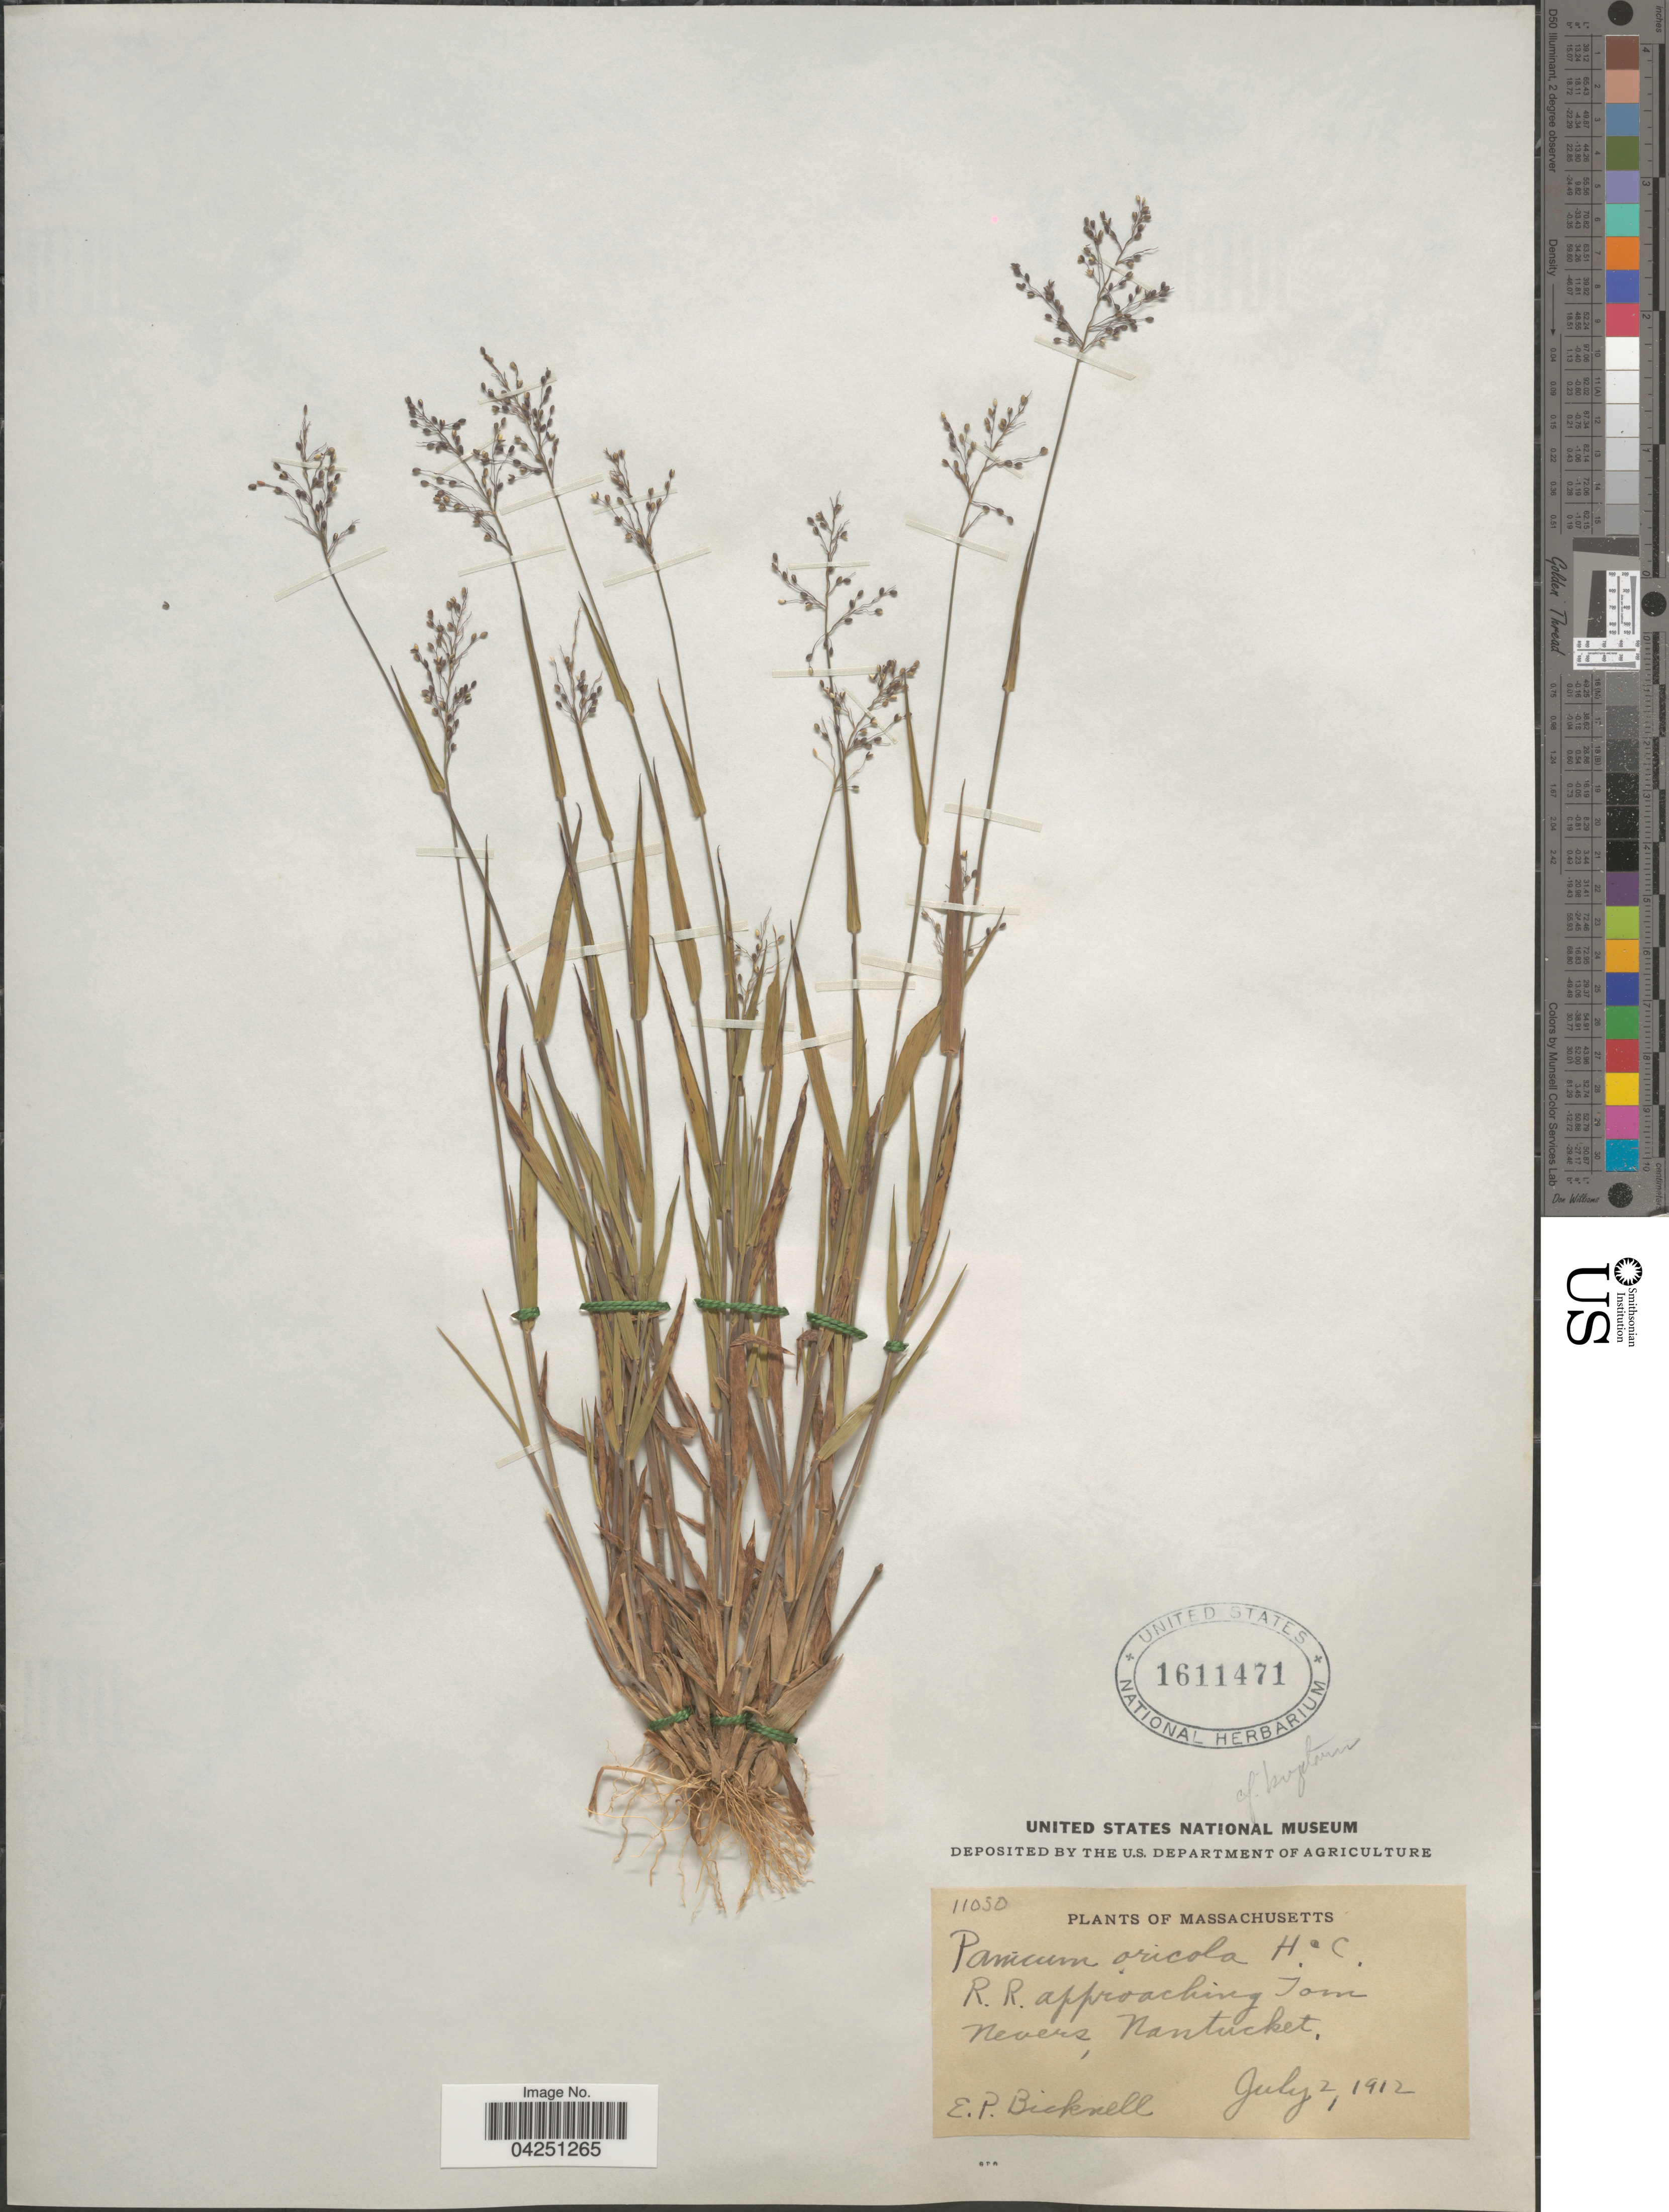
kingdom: Plantae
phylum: Tracheophyta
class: Liliopsida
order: Poales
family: Poaceae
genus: Dichanthelium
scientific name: Dichanthelium acuminatum var. acuminatum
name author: (Sw.) Gould & C.A. Clark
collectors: E. P. Bicknell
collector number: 11030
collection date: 1912-07-02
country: United States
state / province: Massachusetts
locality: R.R. approaching Tom Nevers, Nantucket.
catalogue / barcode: US 1611471